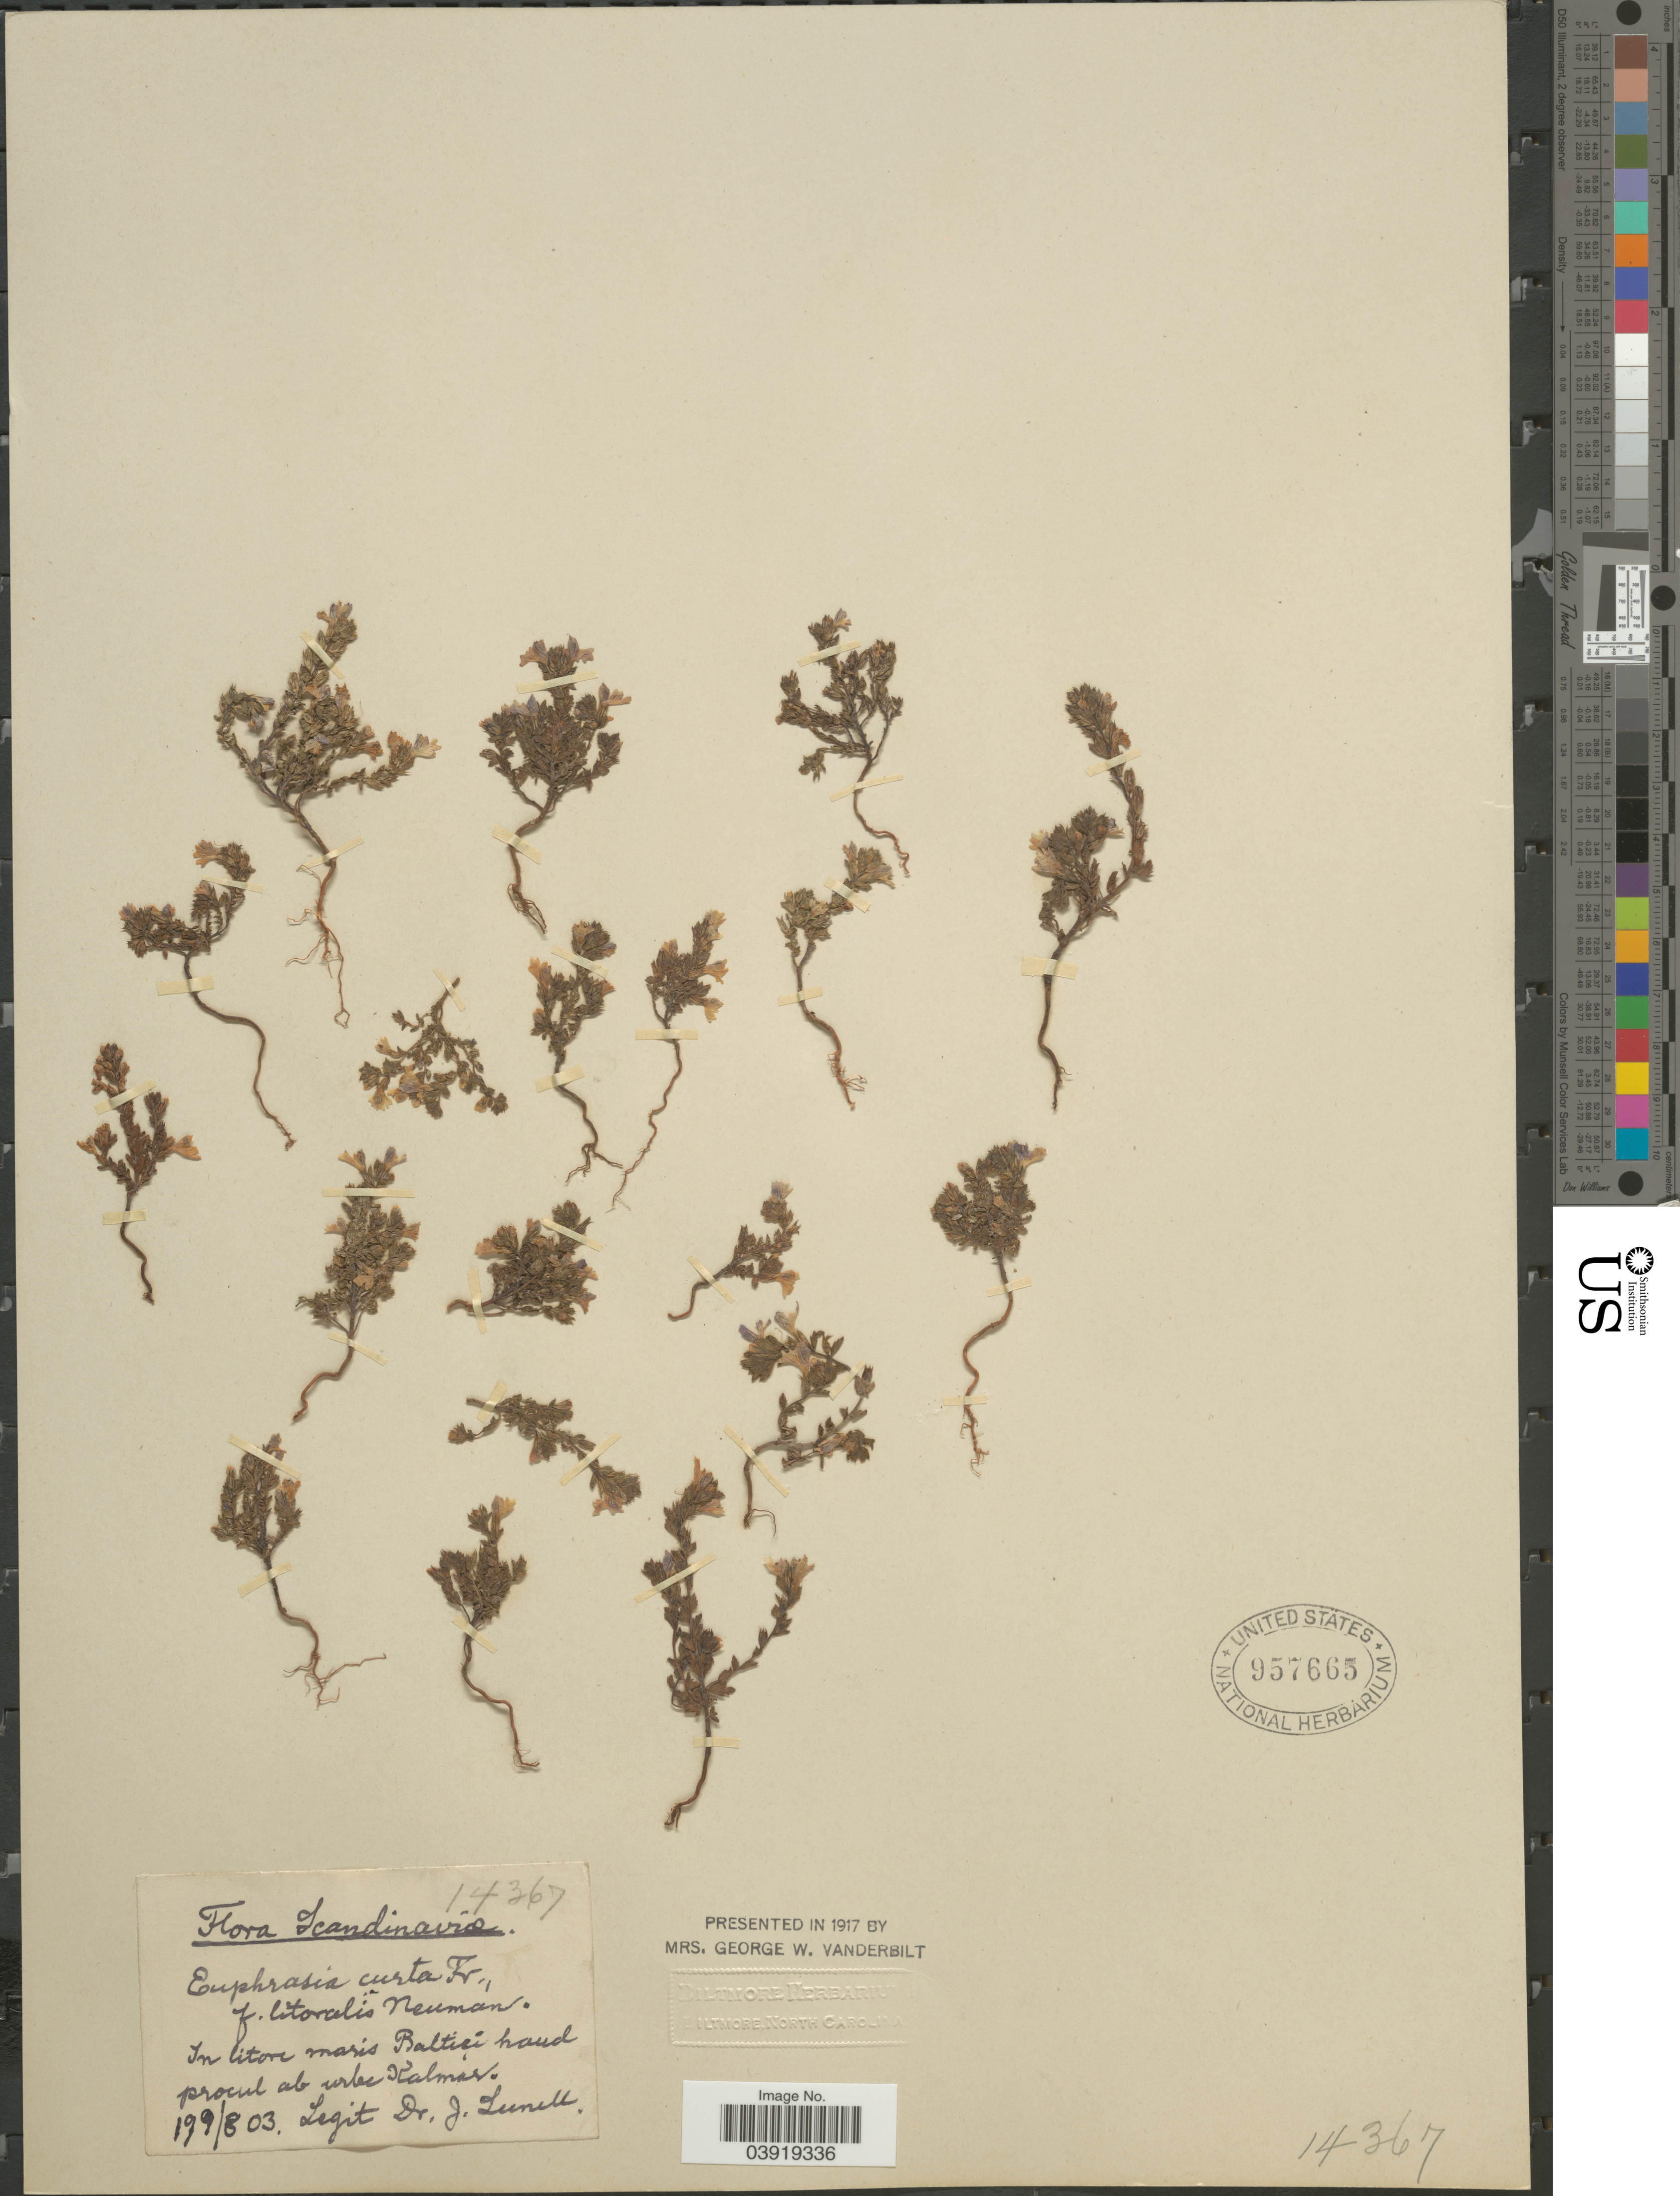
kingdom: Plantae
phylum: Tracheophyta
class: Magnoliopsida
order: Lamiales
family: Orobanchaceae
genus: Euphrasia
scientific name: Euphrasia curta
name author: (Fr.) Wettst.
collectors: J. Lunell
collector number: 14367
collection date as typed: Transcribed d/m/y: 19/8/3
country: Sweden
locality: Scandinaviæ. In litore maris Baltici haud procul ab urbe Kalmar.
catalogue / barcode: US 957665